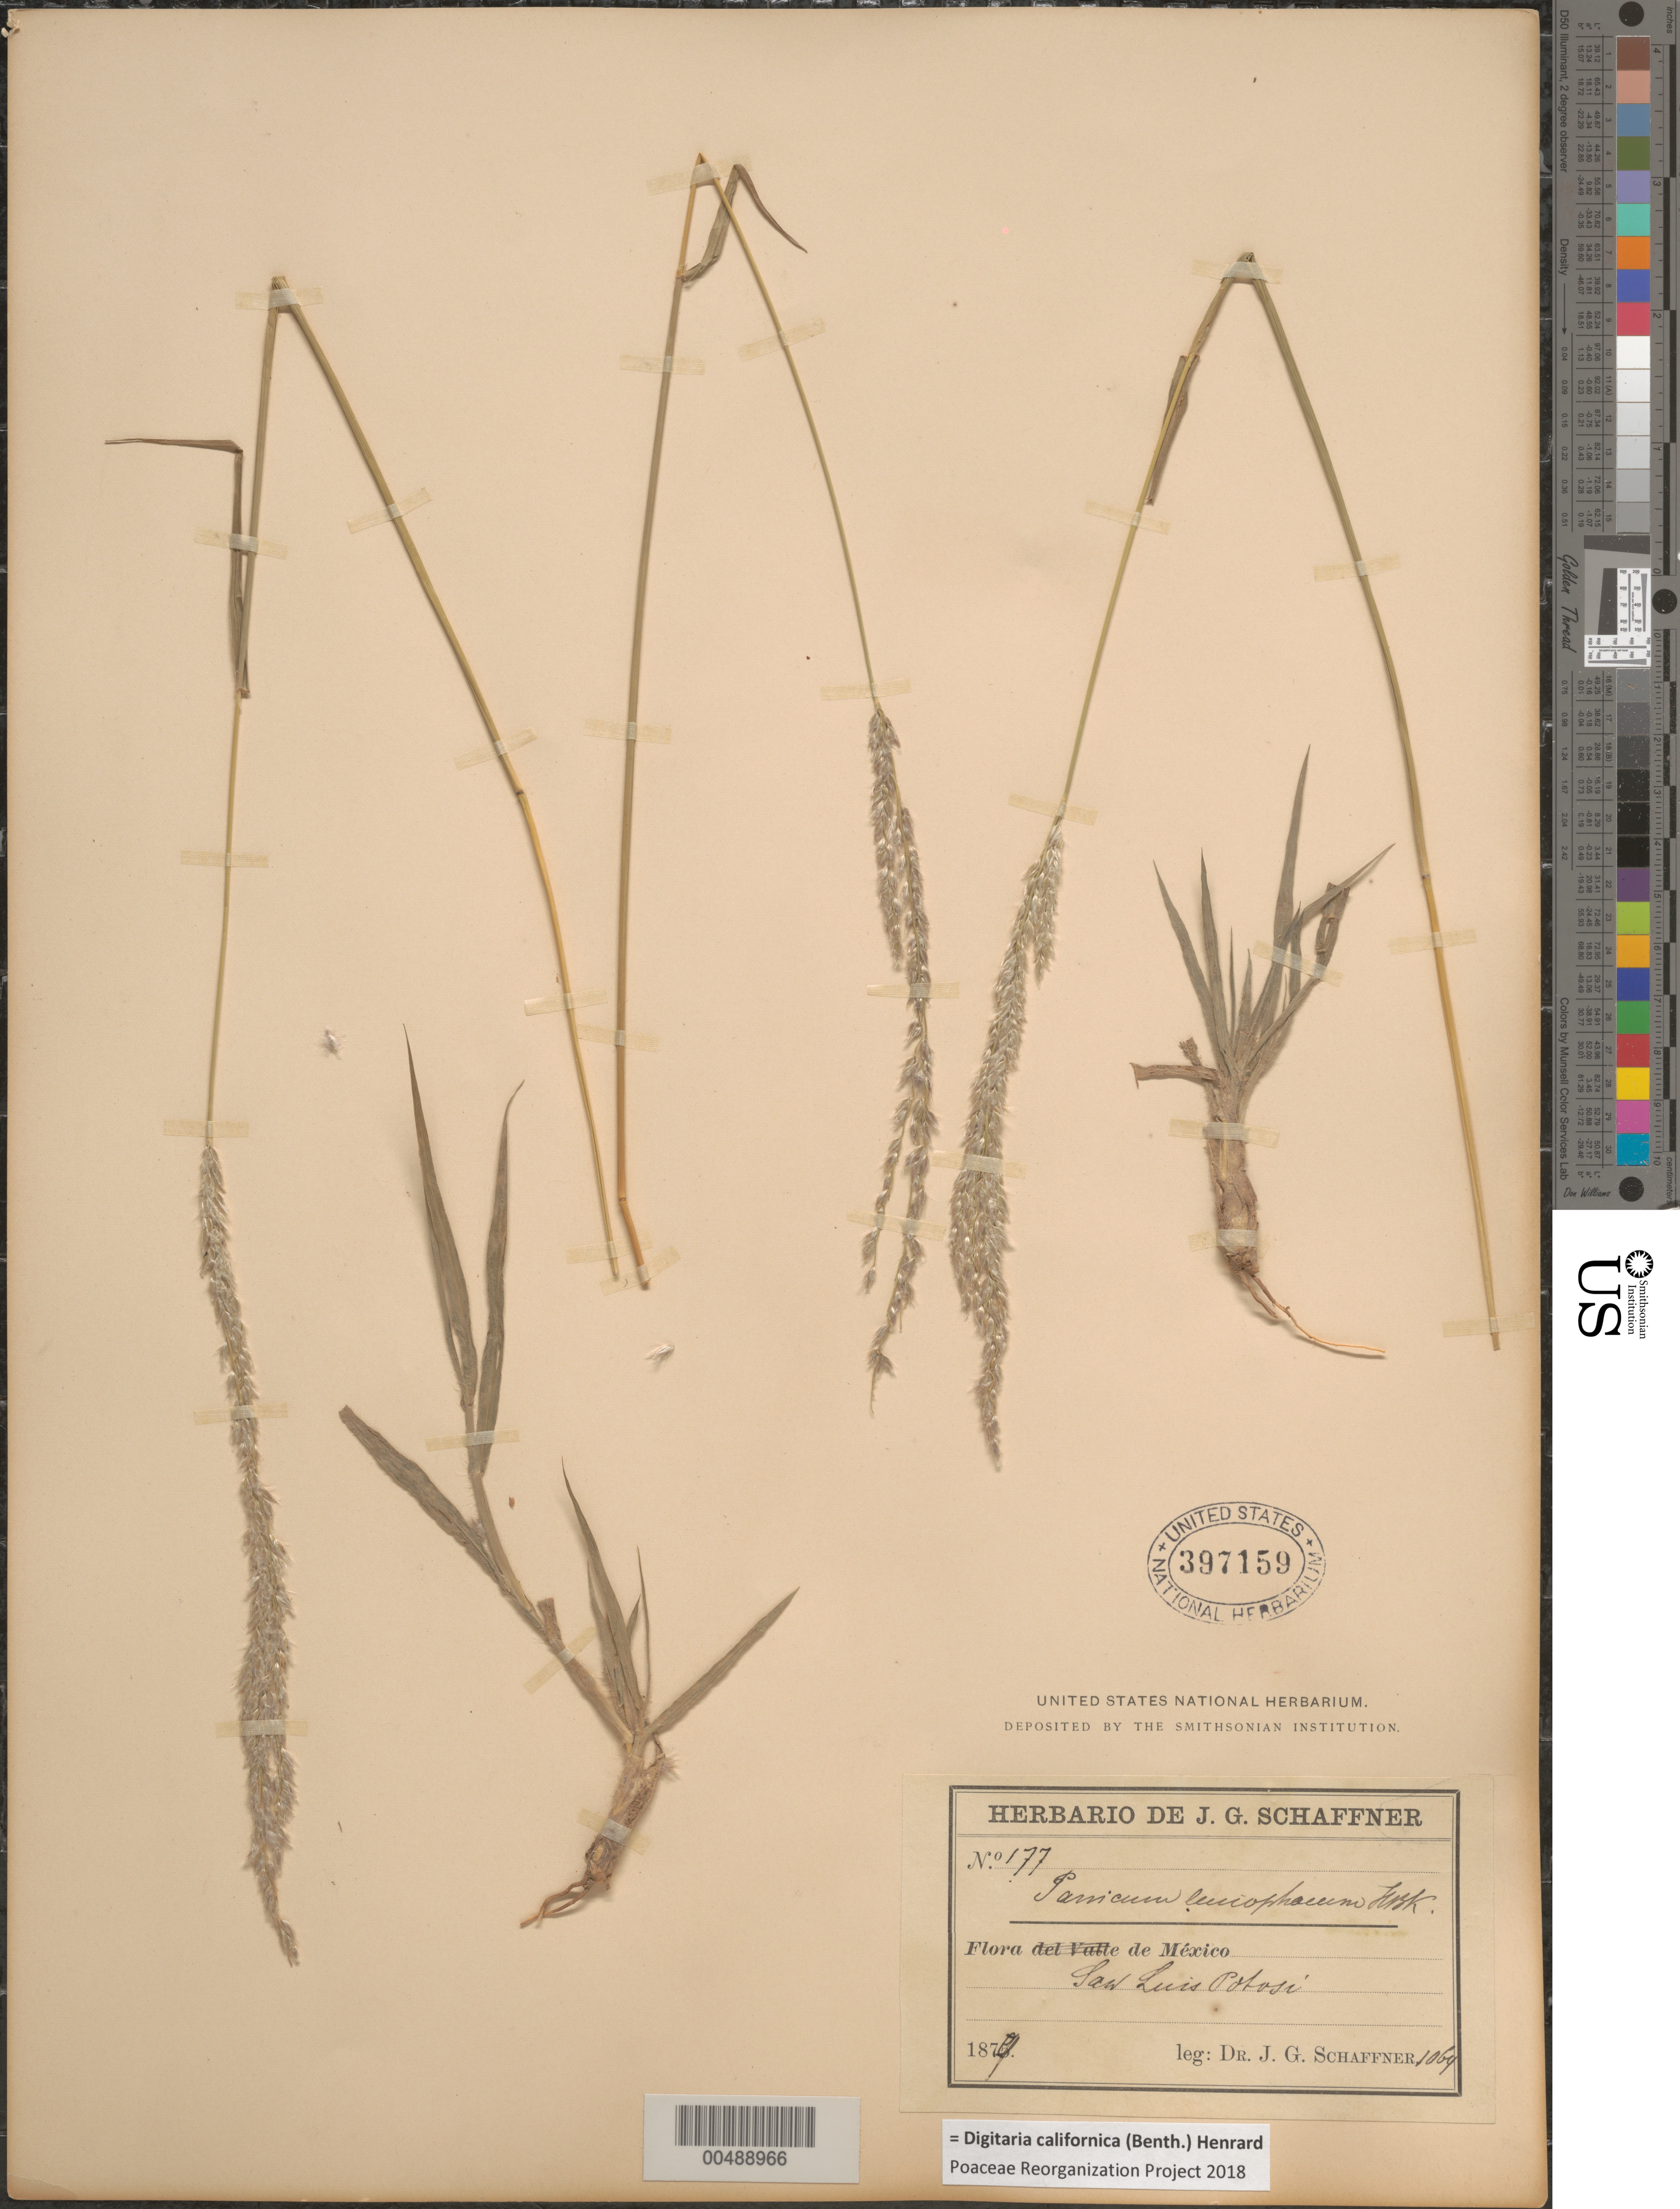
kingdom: Plantae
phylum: Tracheophyta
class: Liliopsida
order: Poales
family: Poaceae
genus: Digitaria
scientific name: Digitaria californica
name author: (Benth.) Henr.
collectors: J. G. Schaffner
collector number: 1064/177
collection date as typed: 187?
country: Mexico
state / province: San Luis Potosi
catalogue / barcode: US 397159